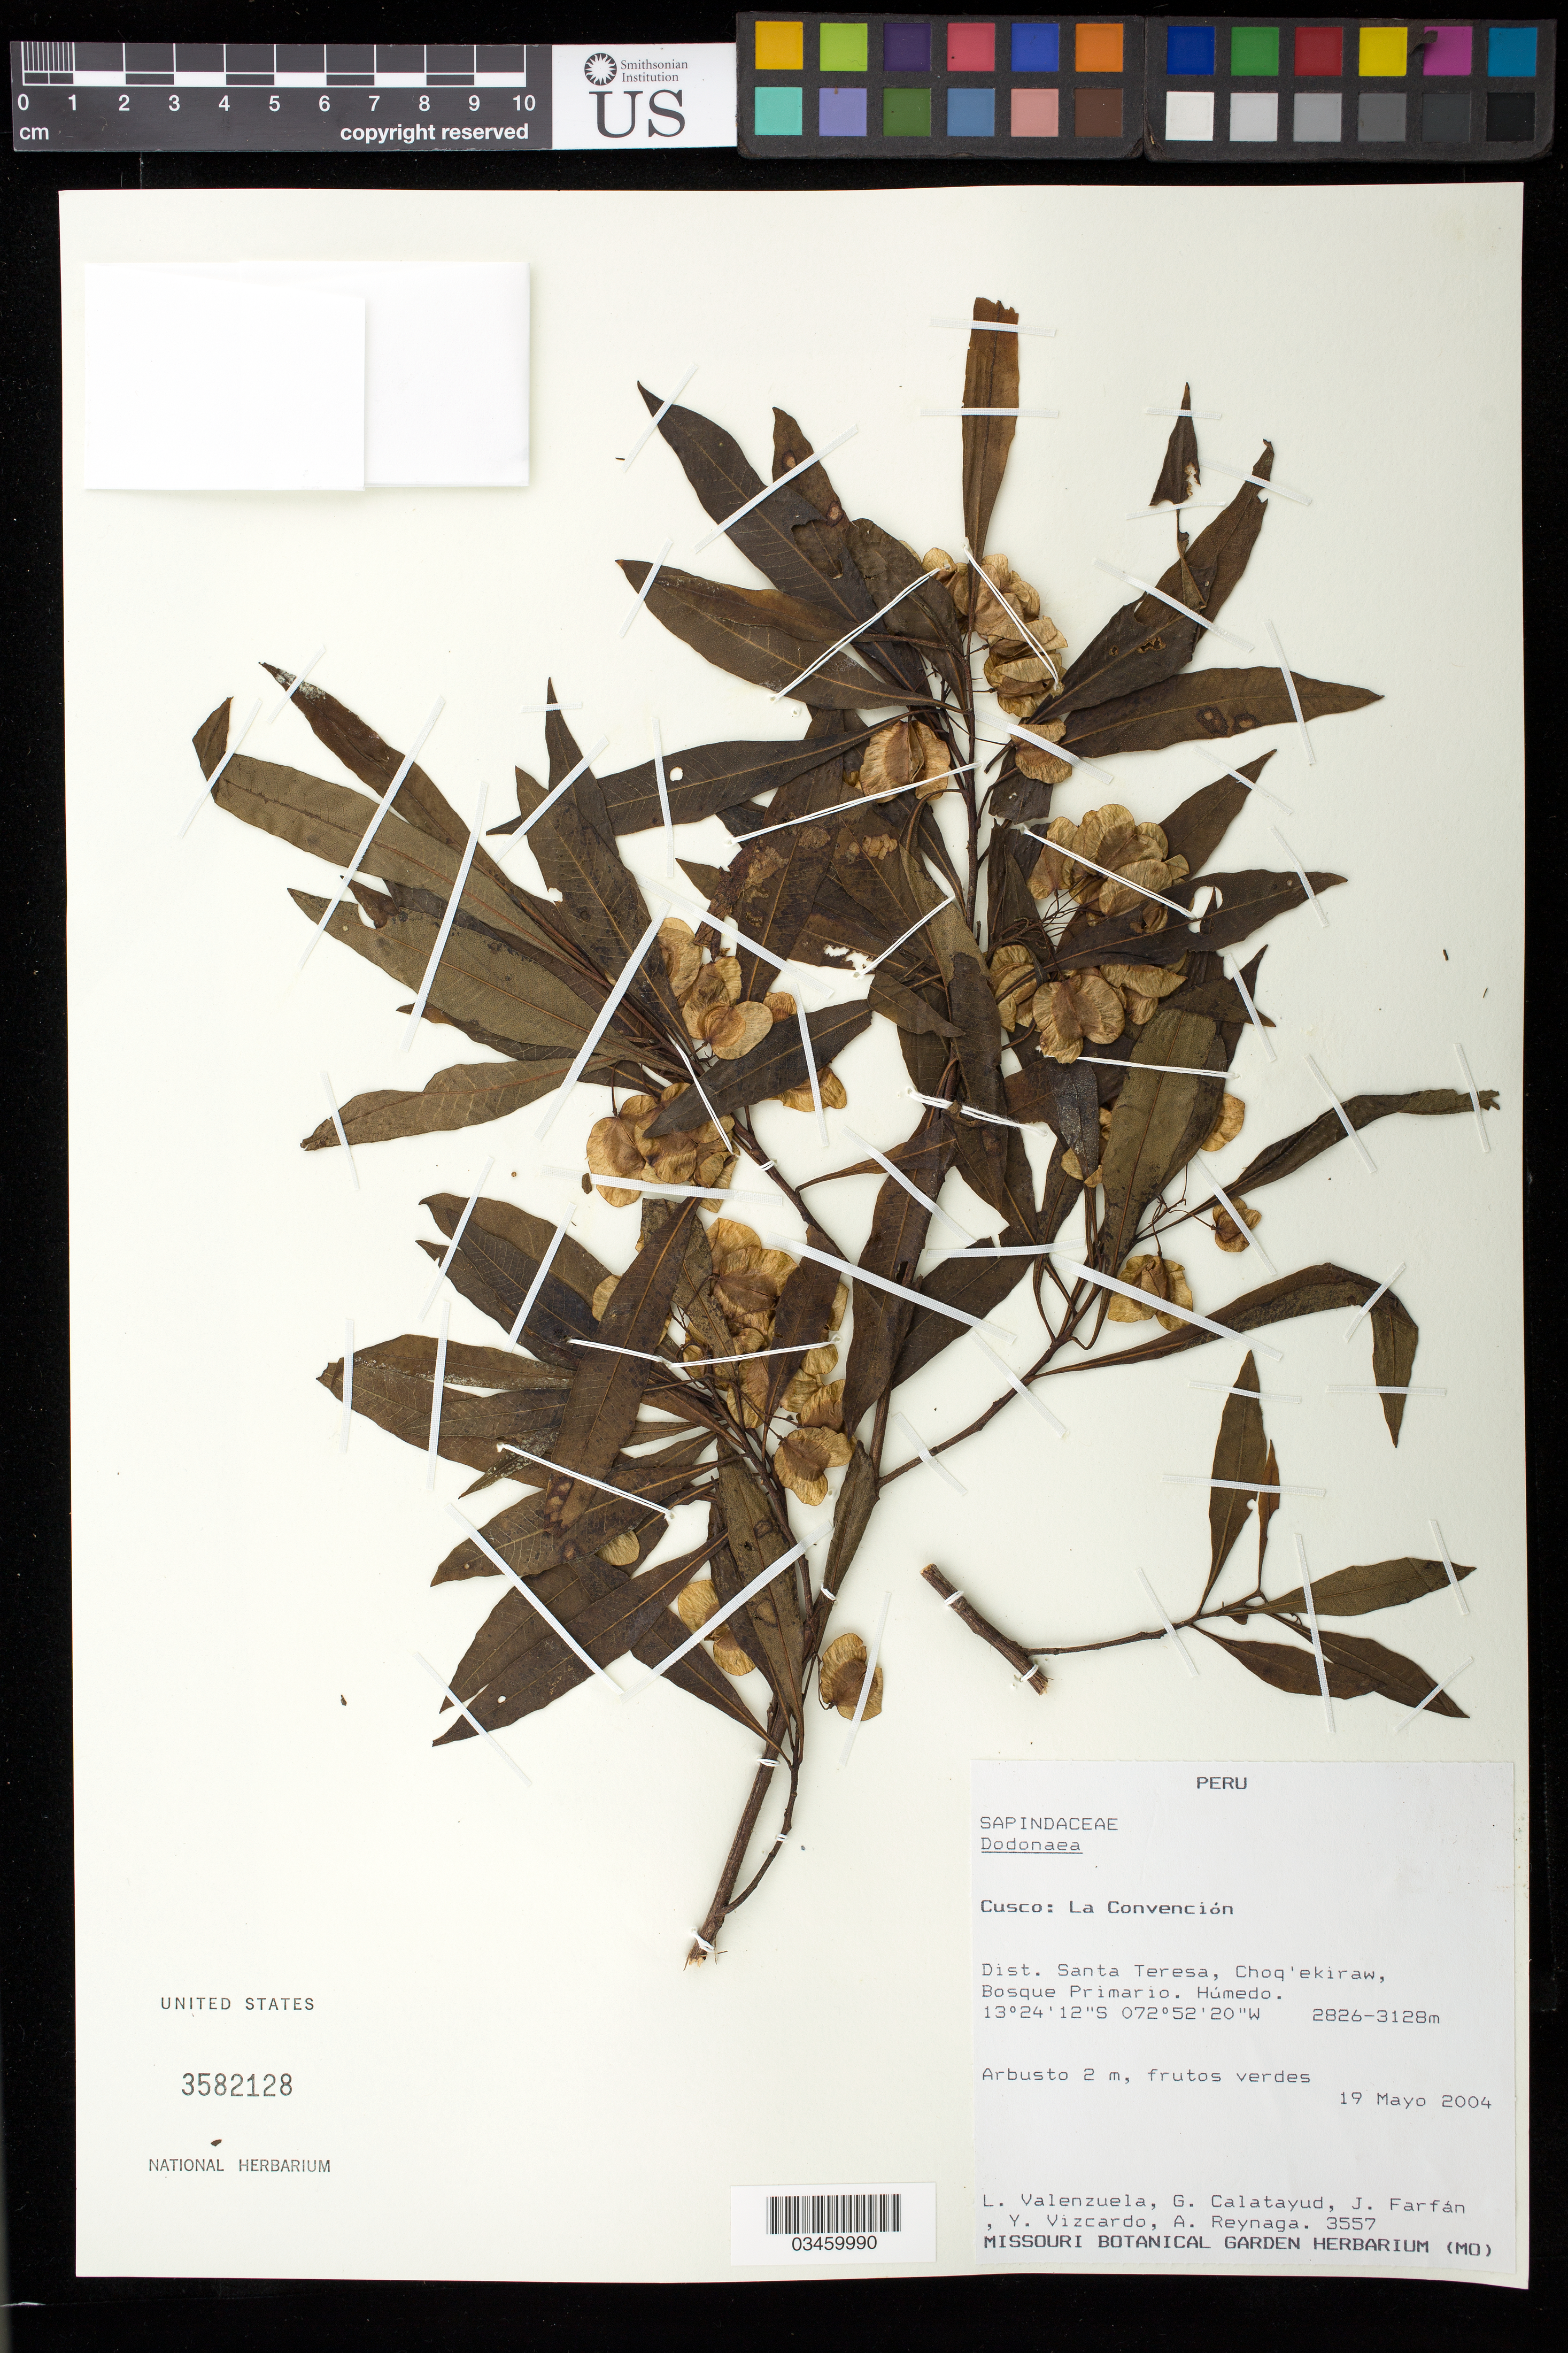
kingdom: Plantae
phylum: Tracheophyta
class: Magnoliopsida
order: Sapindales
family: Sapindaceae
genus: Dodonaea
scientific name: Dodonaea sp.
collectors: L. Valenzuela, G. Calatayud, J. Farfán, Y. Vizcardo & A. Reynaga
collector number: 3557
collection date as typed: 19/May/2004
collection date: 2004-05-19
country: Peru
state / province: Cusco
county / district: La Convención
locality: Dist. Santa Teresa, Choq'ekiraw, Bosque Primario. Humedo.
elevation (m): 2826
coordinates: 7 46 97, 77 59 33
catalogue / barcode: US 3582128